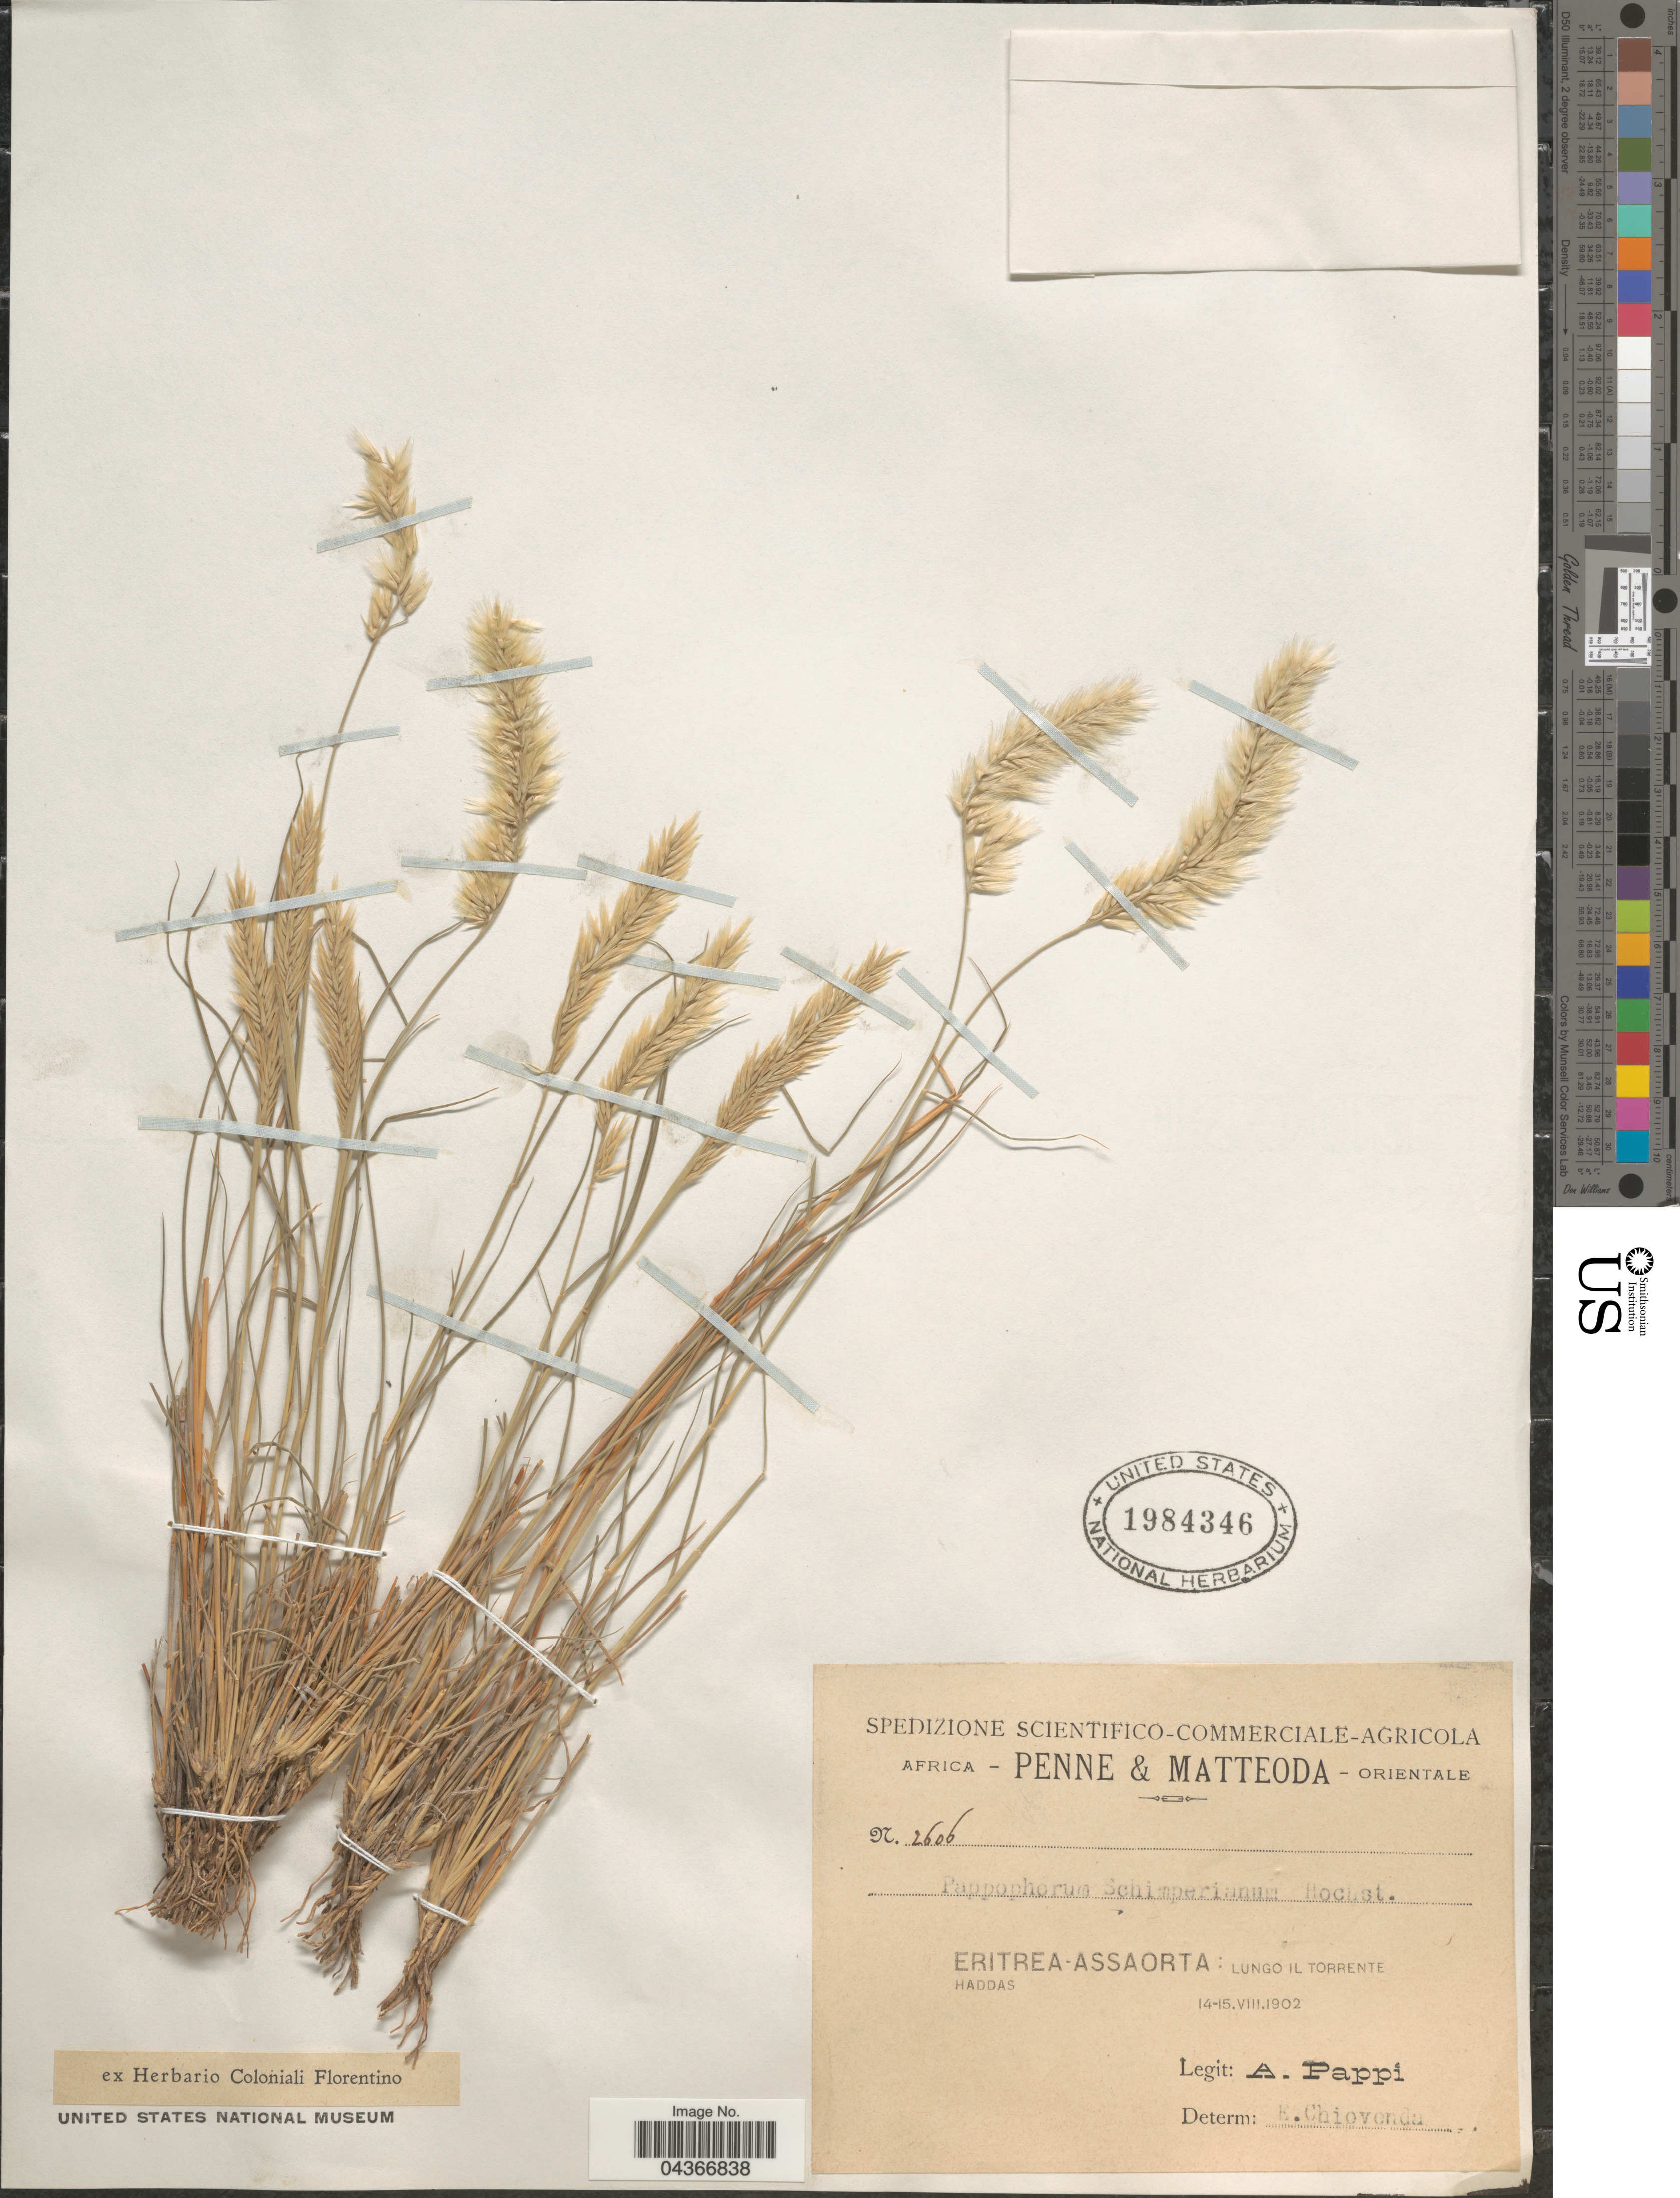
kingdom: Plantae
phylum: Tracheophyta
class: Liliopsida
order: Poales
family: Poaceae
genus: Enneapogon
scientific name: Enneapogon persicus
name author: Boiss.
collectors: A. Pappi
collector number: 2606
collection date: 1902-08-14/1902-08-15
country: Eritrea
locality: Africa Orientale. Eritrea-Assaorta: Lungo il Torrente Haddas.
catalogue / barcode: US 1984346